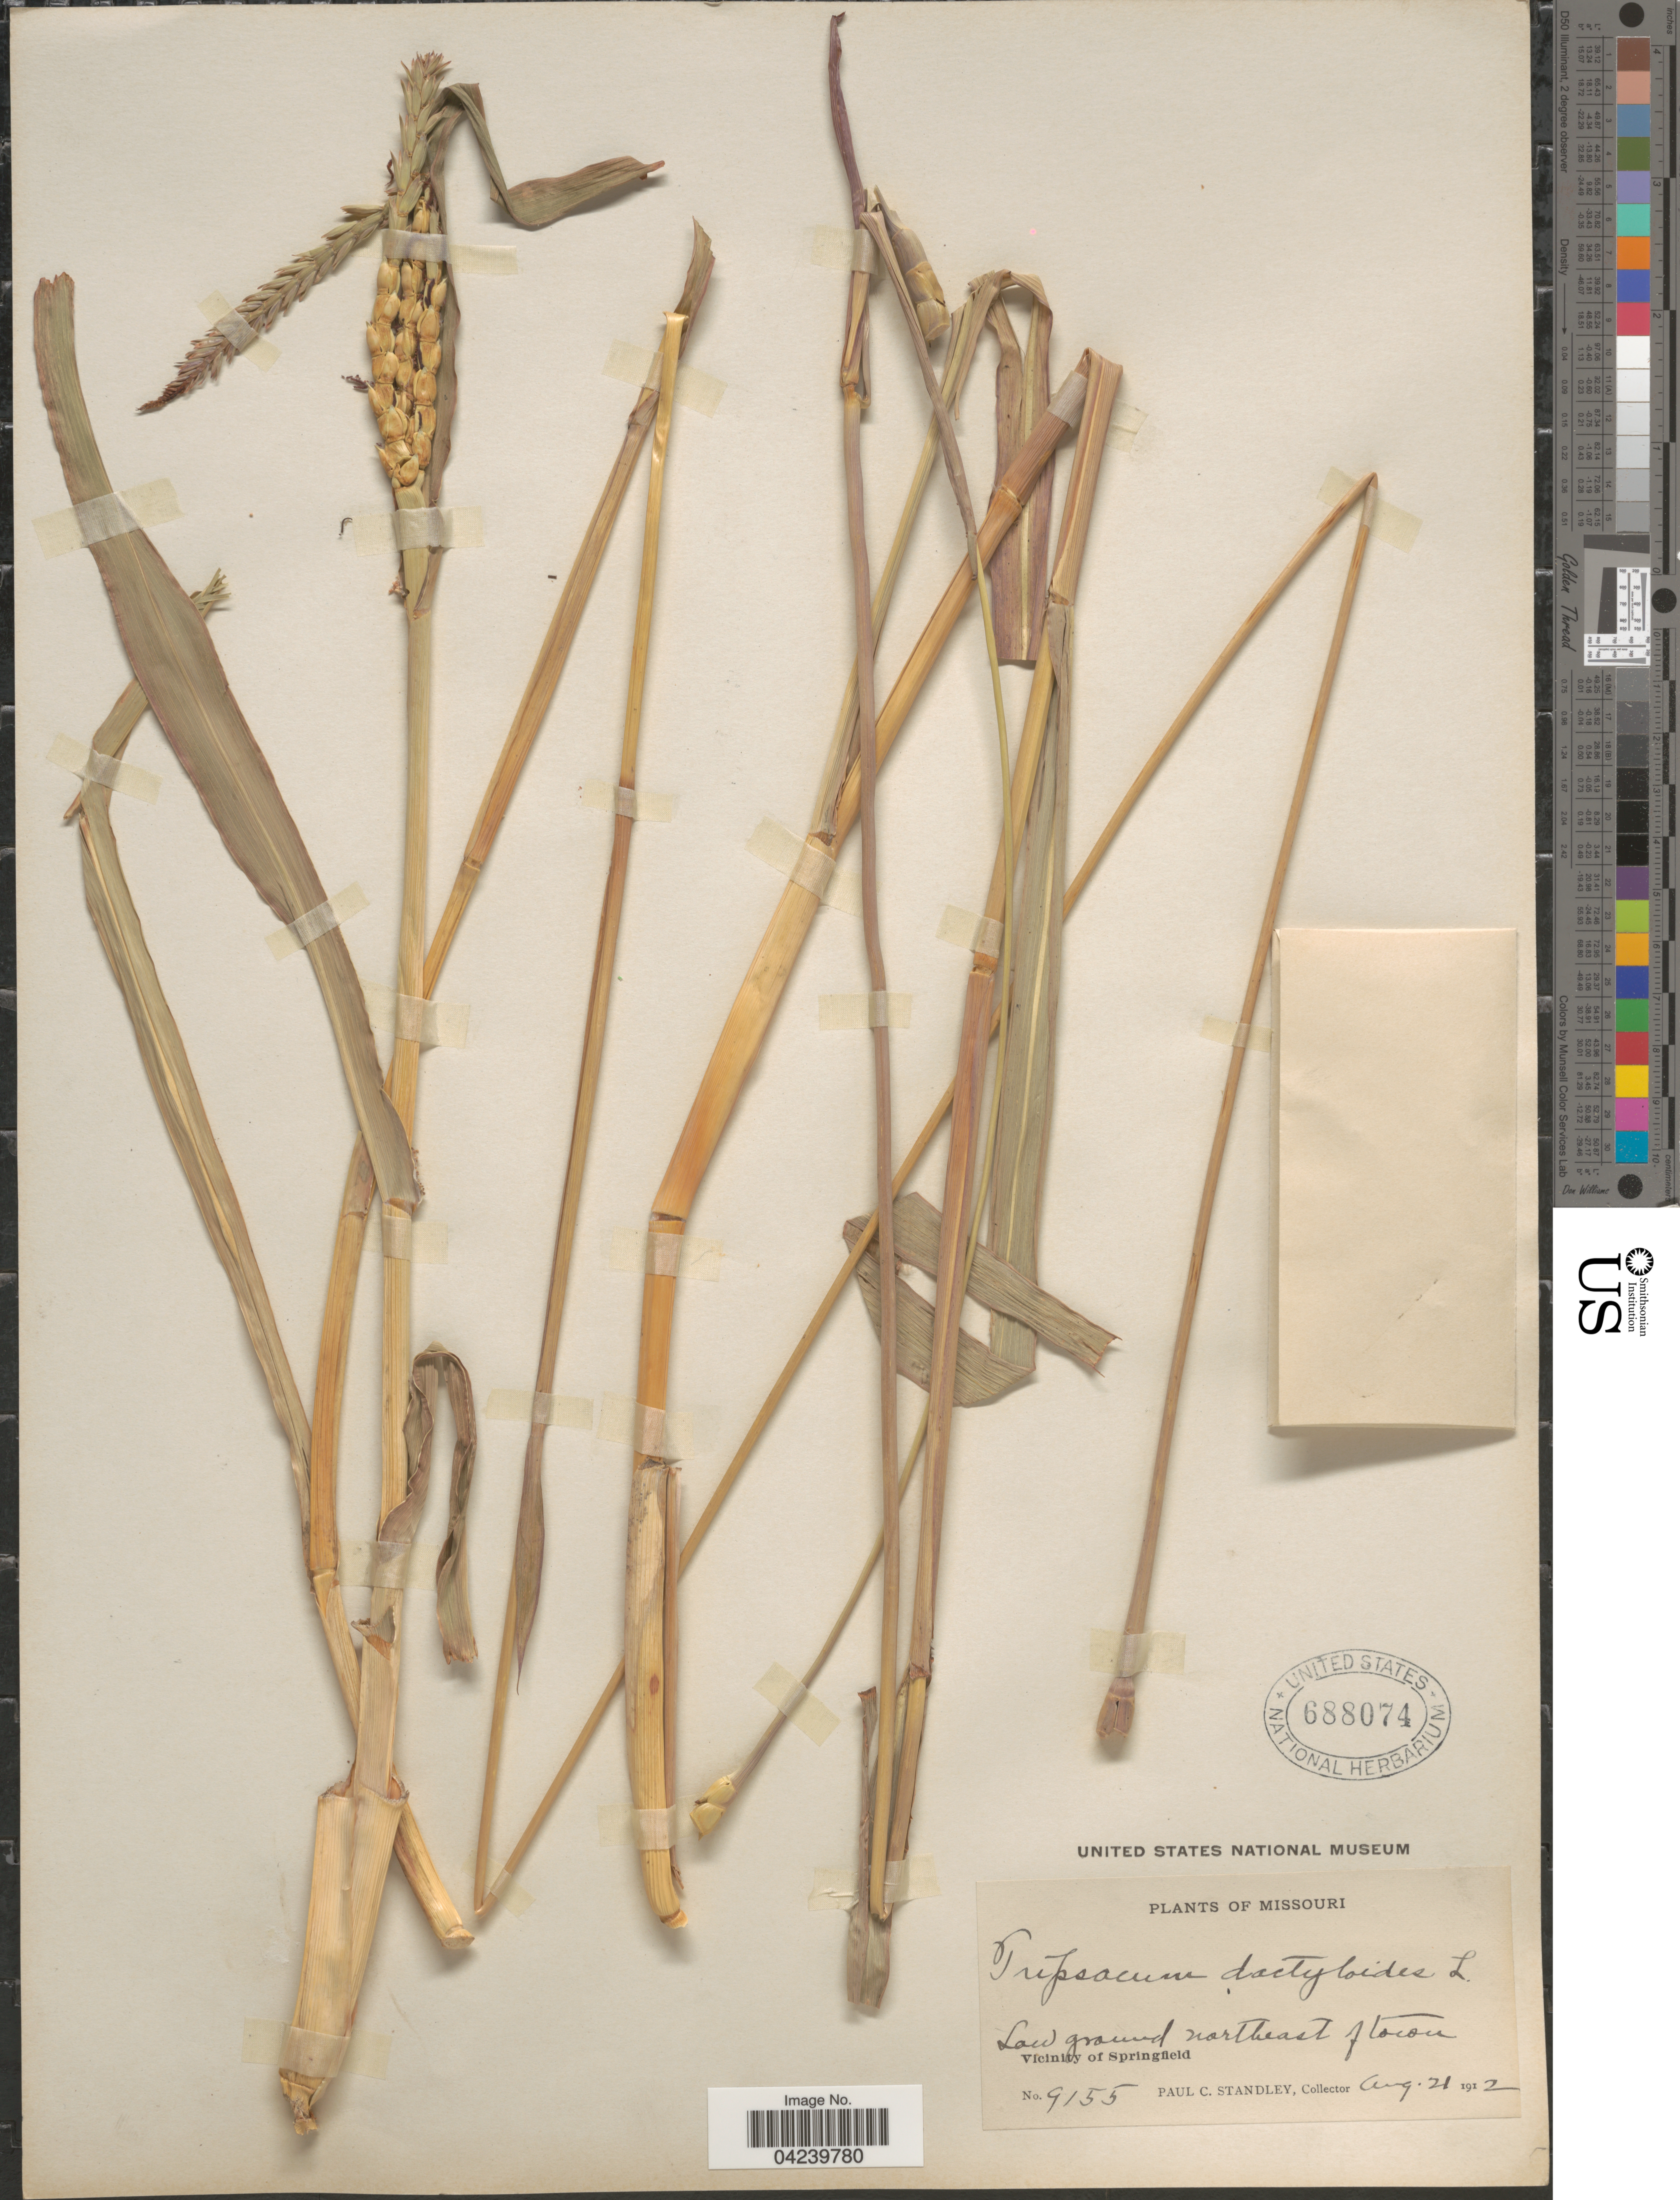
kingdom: Plantae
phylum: Tracheophyta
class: Liliopsida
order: Poales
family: Poaceae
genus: Tripsacum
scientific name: Tripsacum dactyloides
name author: (L.) L.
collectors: P. C. Standley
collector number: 9155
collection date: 1912-08-21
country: United States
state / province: Missouri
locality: Low ground northeast of town. Vicinity of Springfield.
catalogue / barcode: US 688074